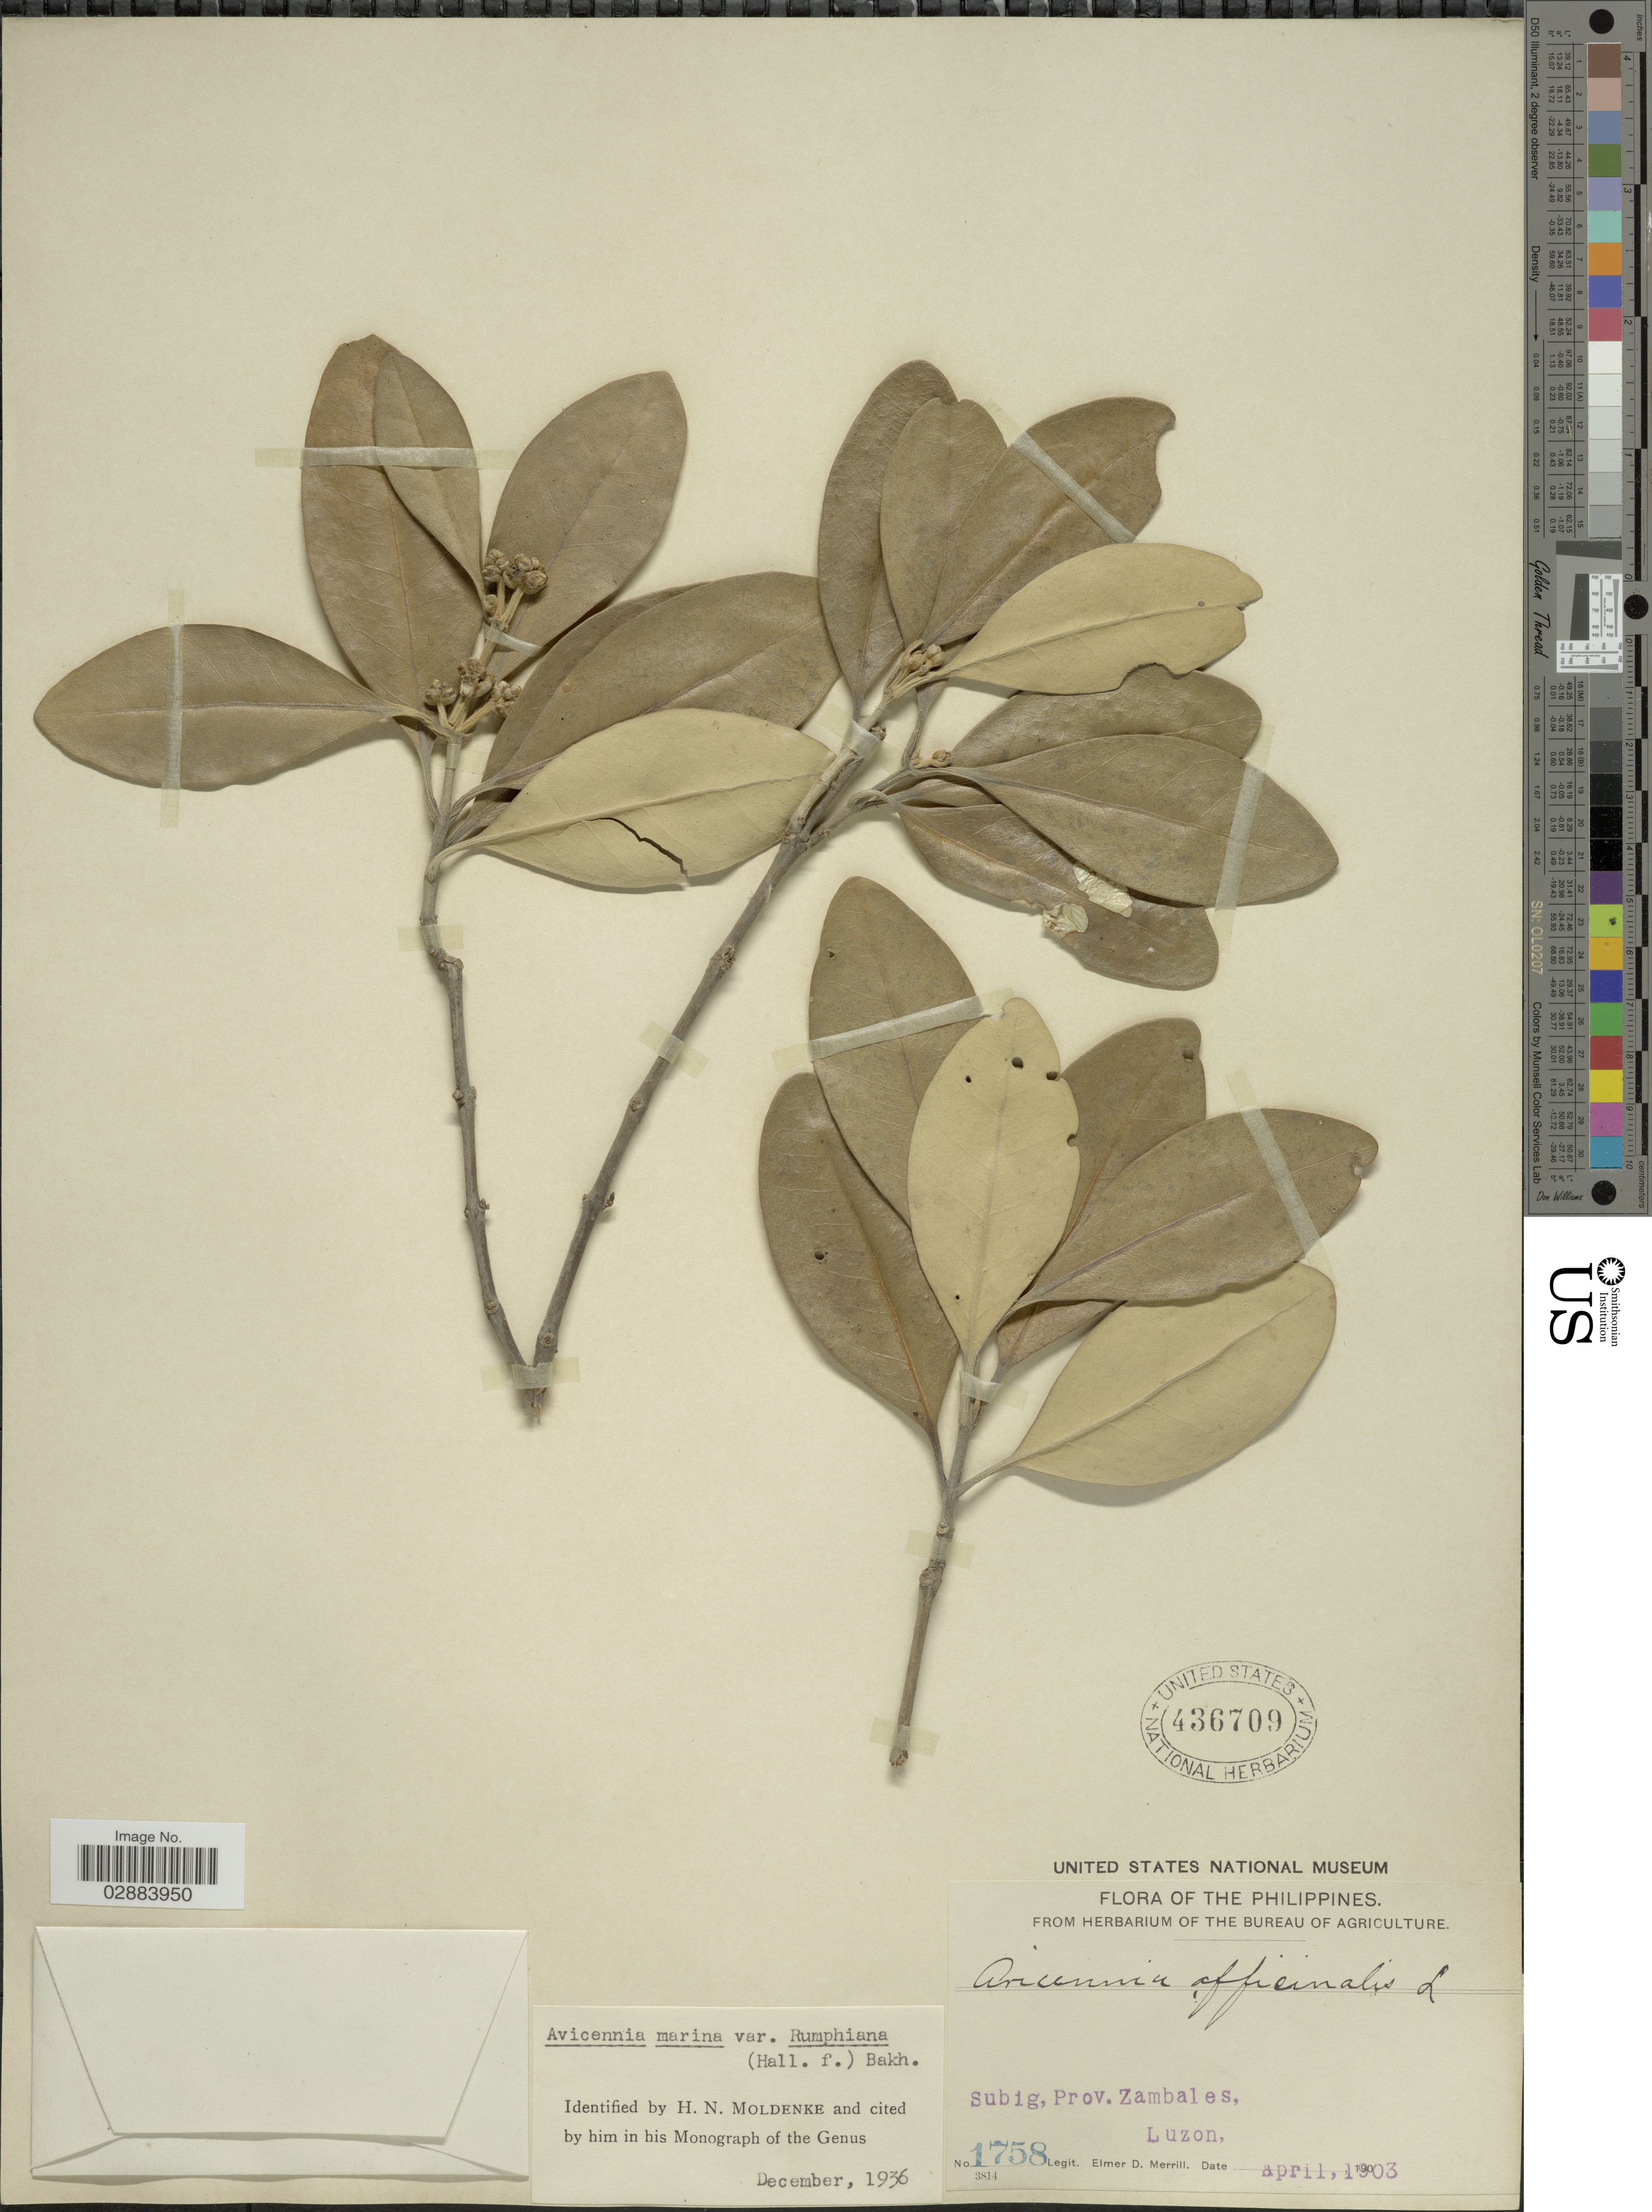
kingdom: Plantae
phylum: Tracheophyta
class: Magnoliopsida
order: Lamiales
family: Acanthaceae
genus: Avicennia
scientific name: Avicennia marina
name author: (Forssk.) Vierh.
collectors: E. D. Merrill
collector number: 1758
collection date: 1903-04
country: Philippines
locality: Subig, Prov. Zambales, Luzon.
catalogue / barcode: US 436709